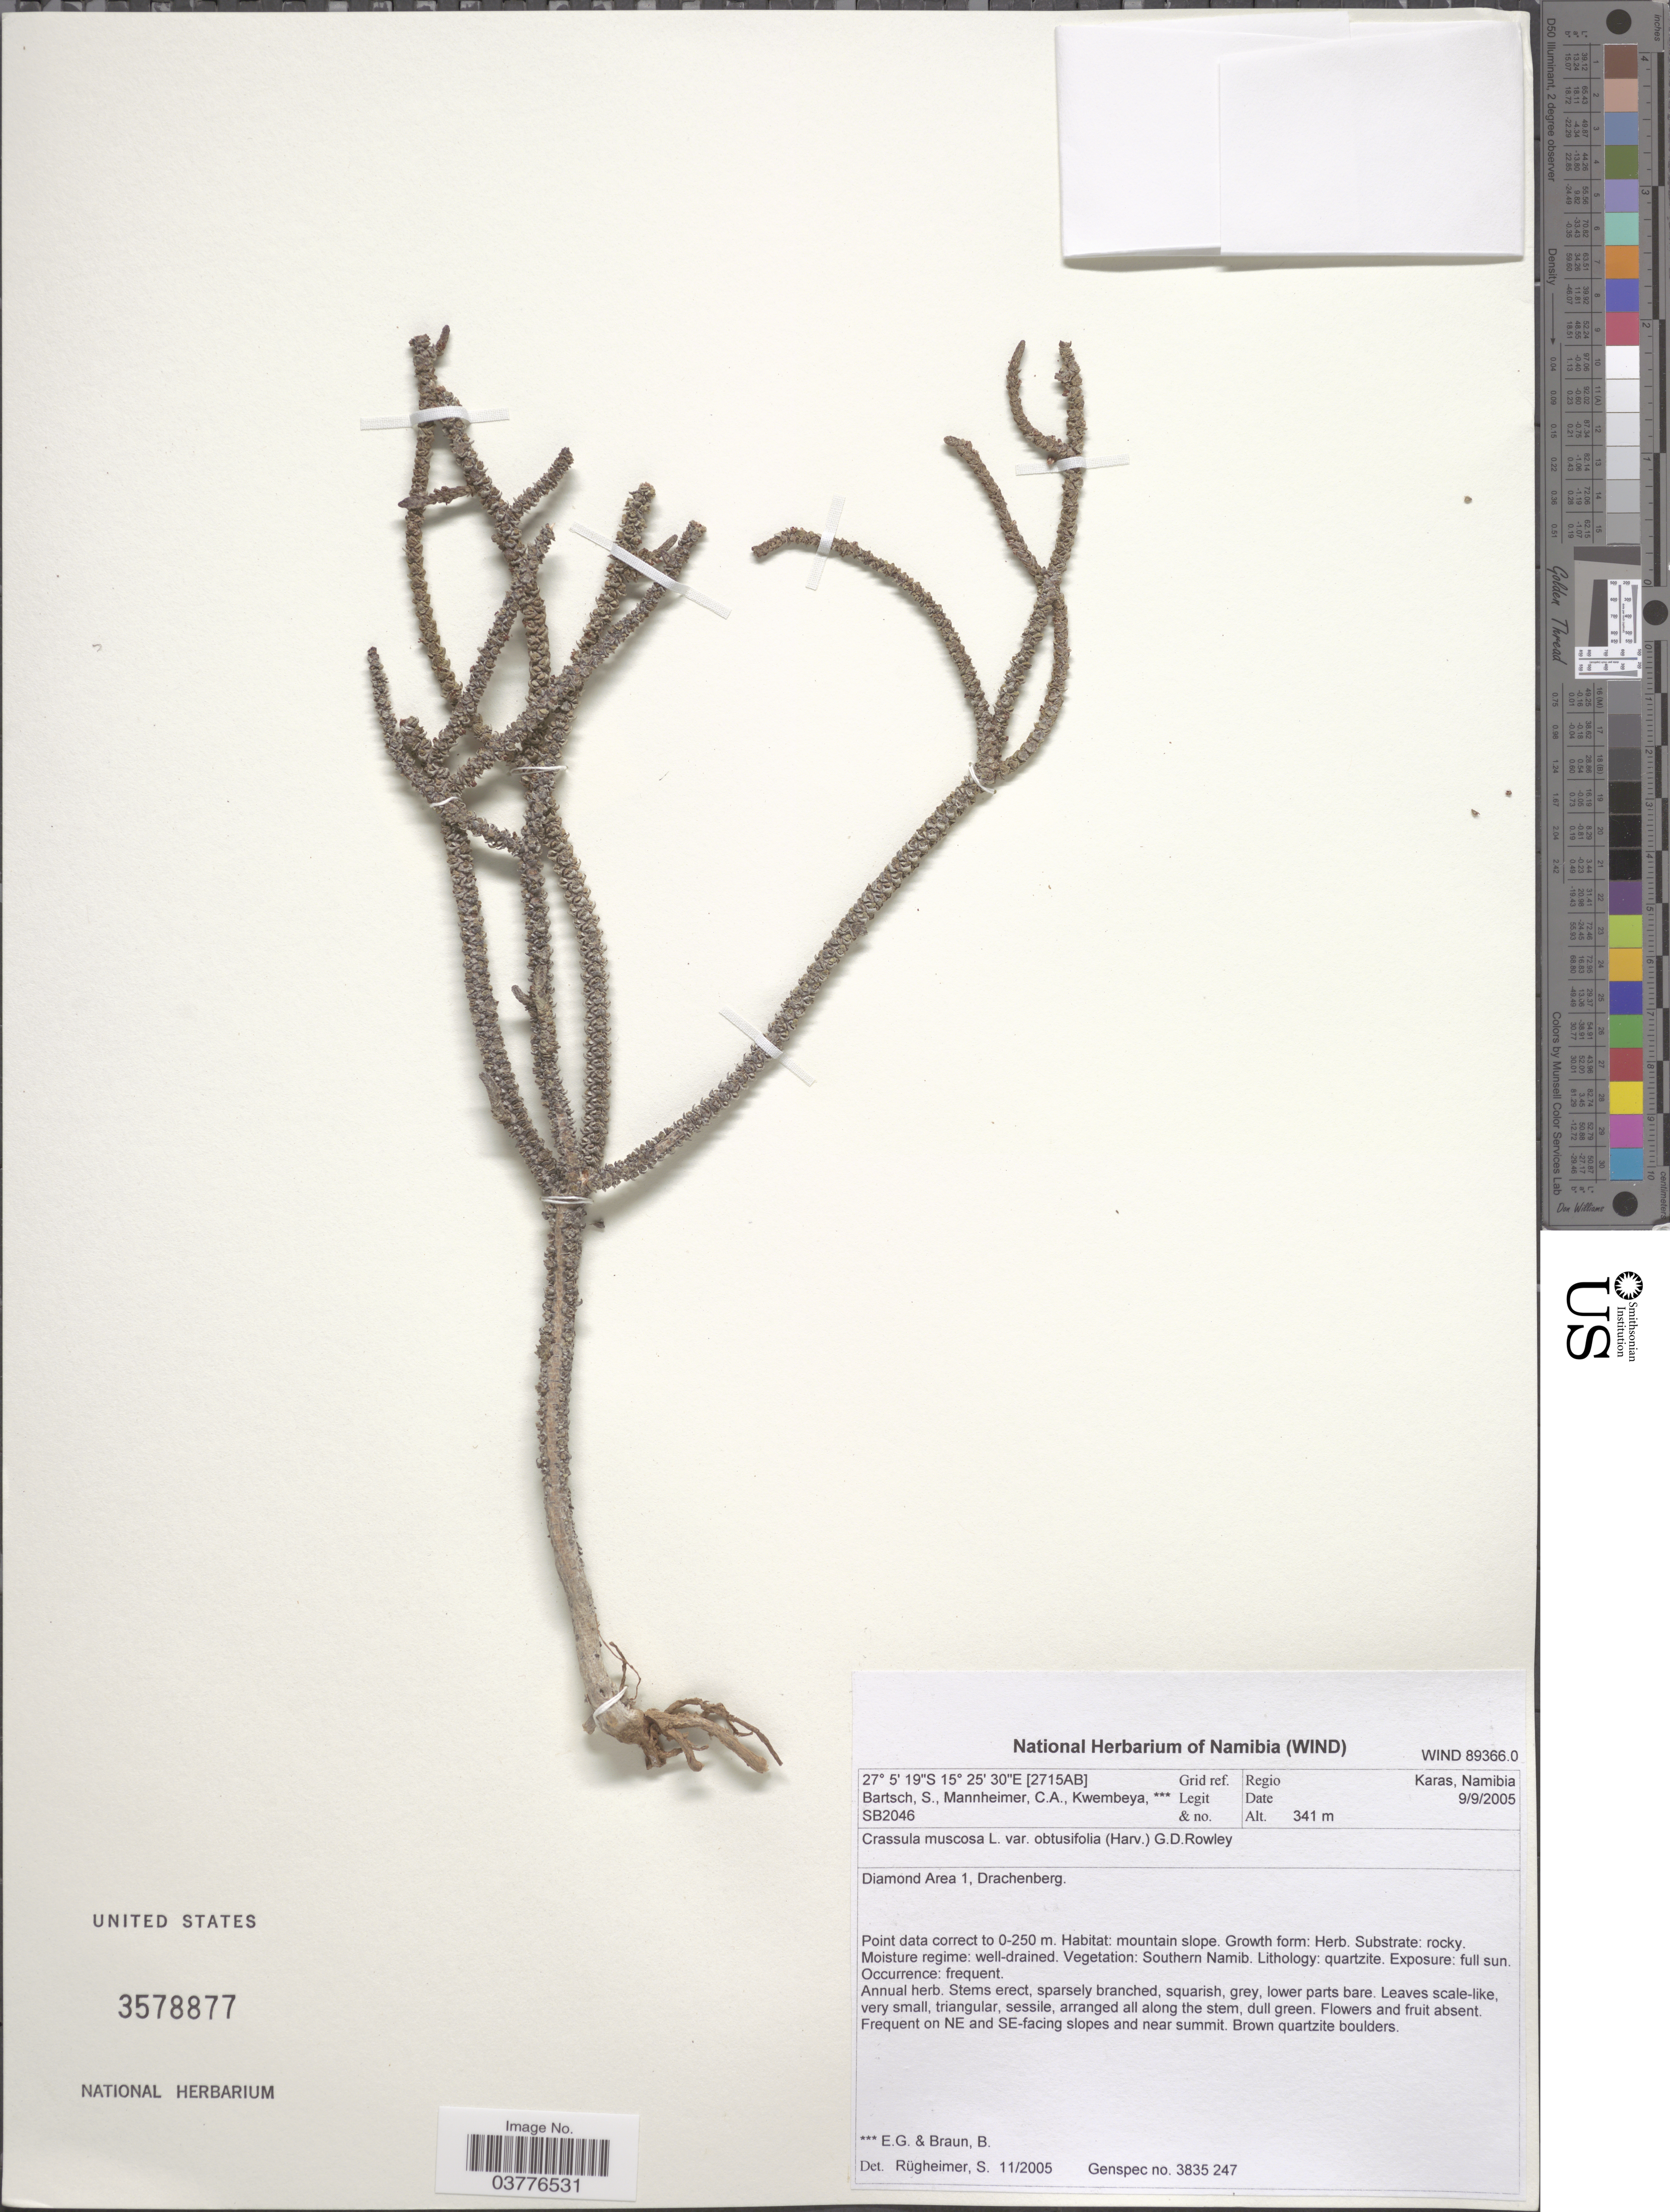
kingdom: Plantae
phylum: Tracheophyta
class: Magnoliopsida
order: Saxifragales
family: Crassulaceae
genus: Crassula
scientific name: Crassula muscosa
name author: L.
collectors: S. Bartsch, C. A. Mannheimer, E. Kwembeya & B. Braun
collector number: SB2046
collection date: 2005-09-09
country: Namibia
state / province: Karas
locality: [2715AB] Grid ref. Regio Karas, Namibia. Diamond Area 1, Drachenberg. Frequent on NE and SE-facing slopes and near summit.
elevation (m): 341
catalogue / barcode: US 3578877